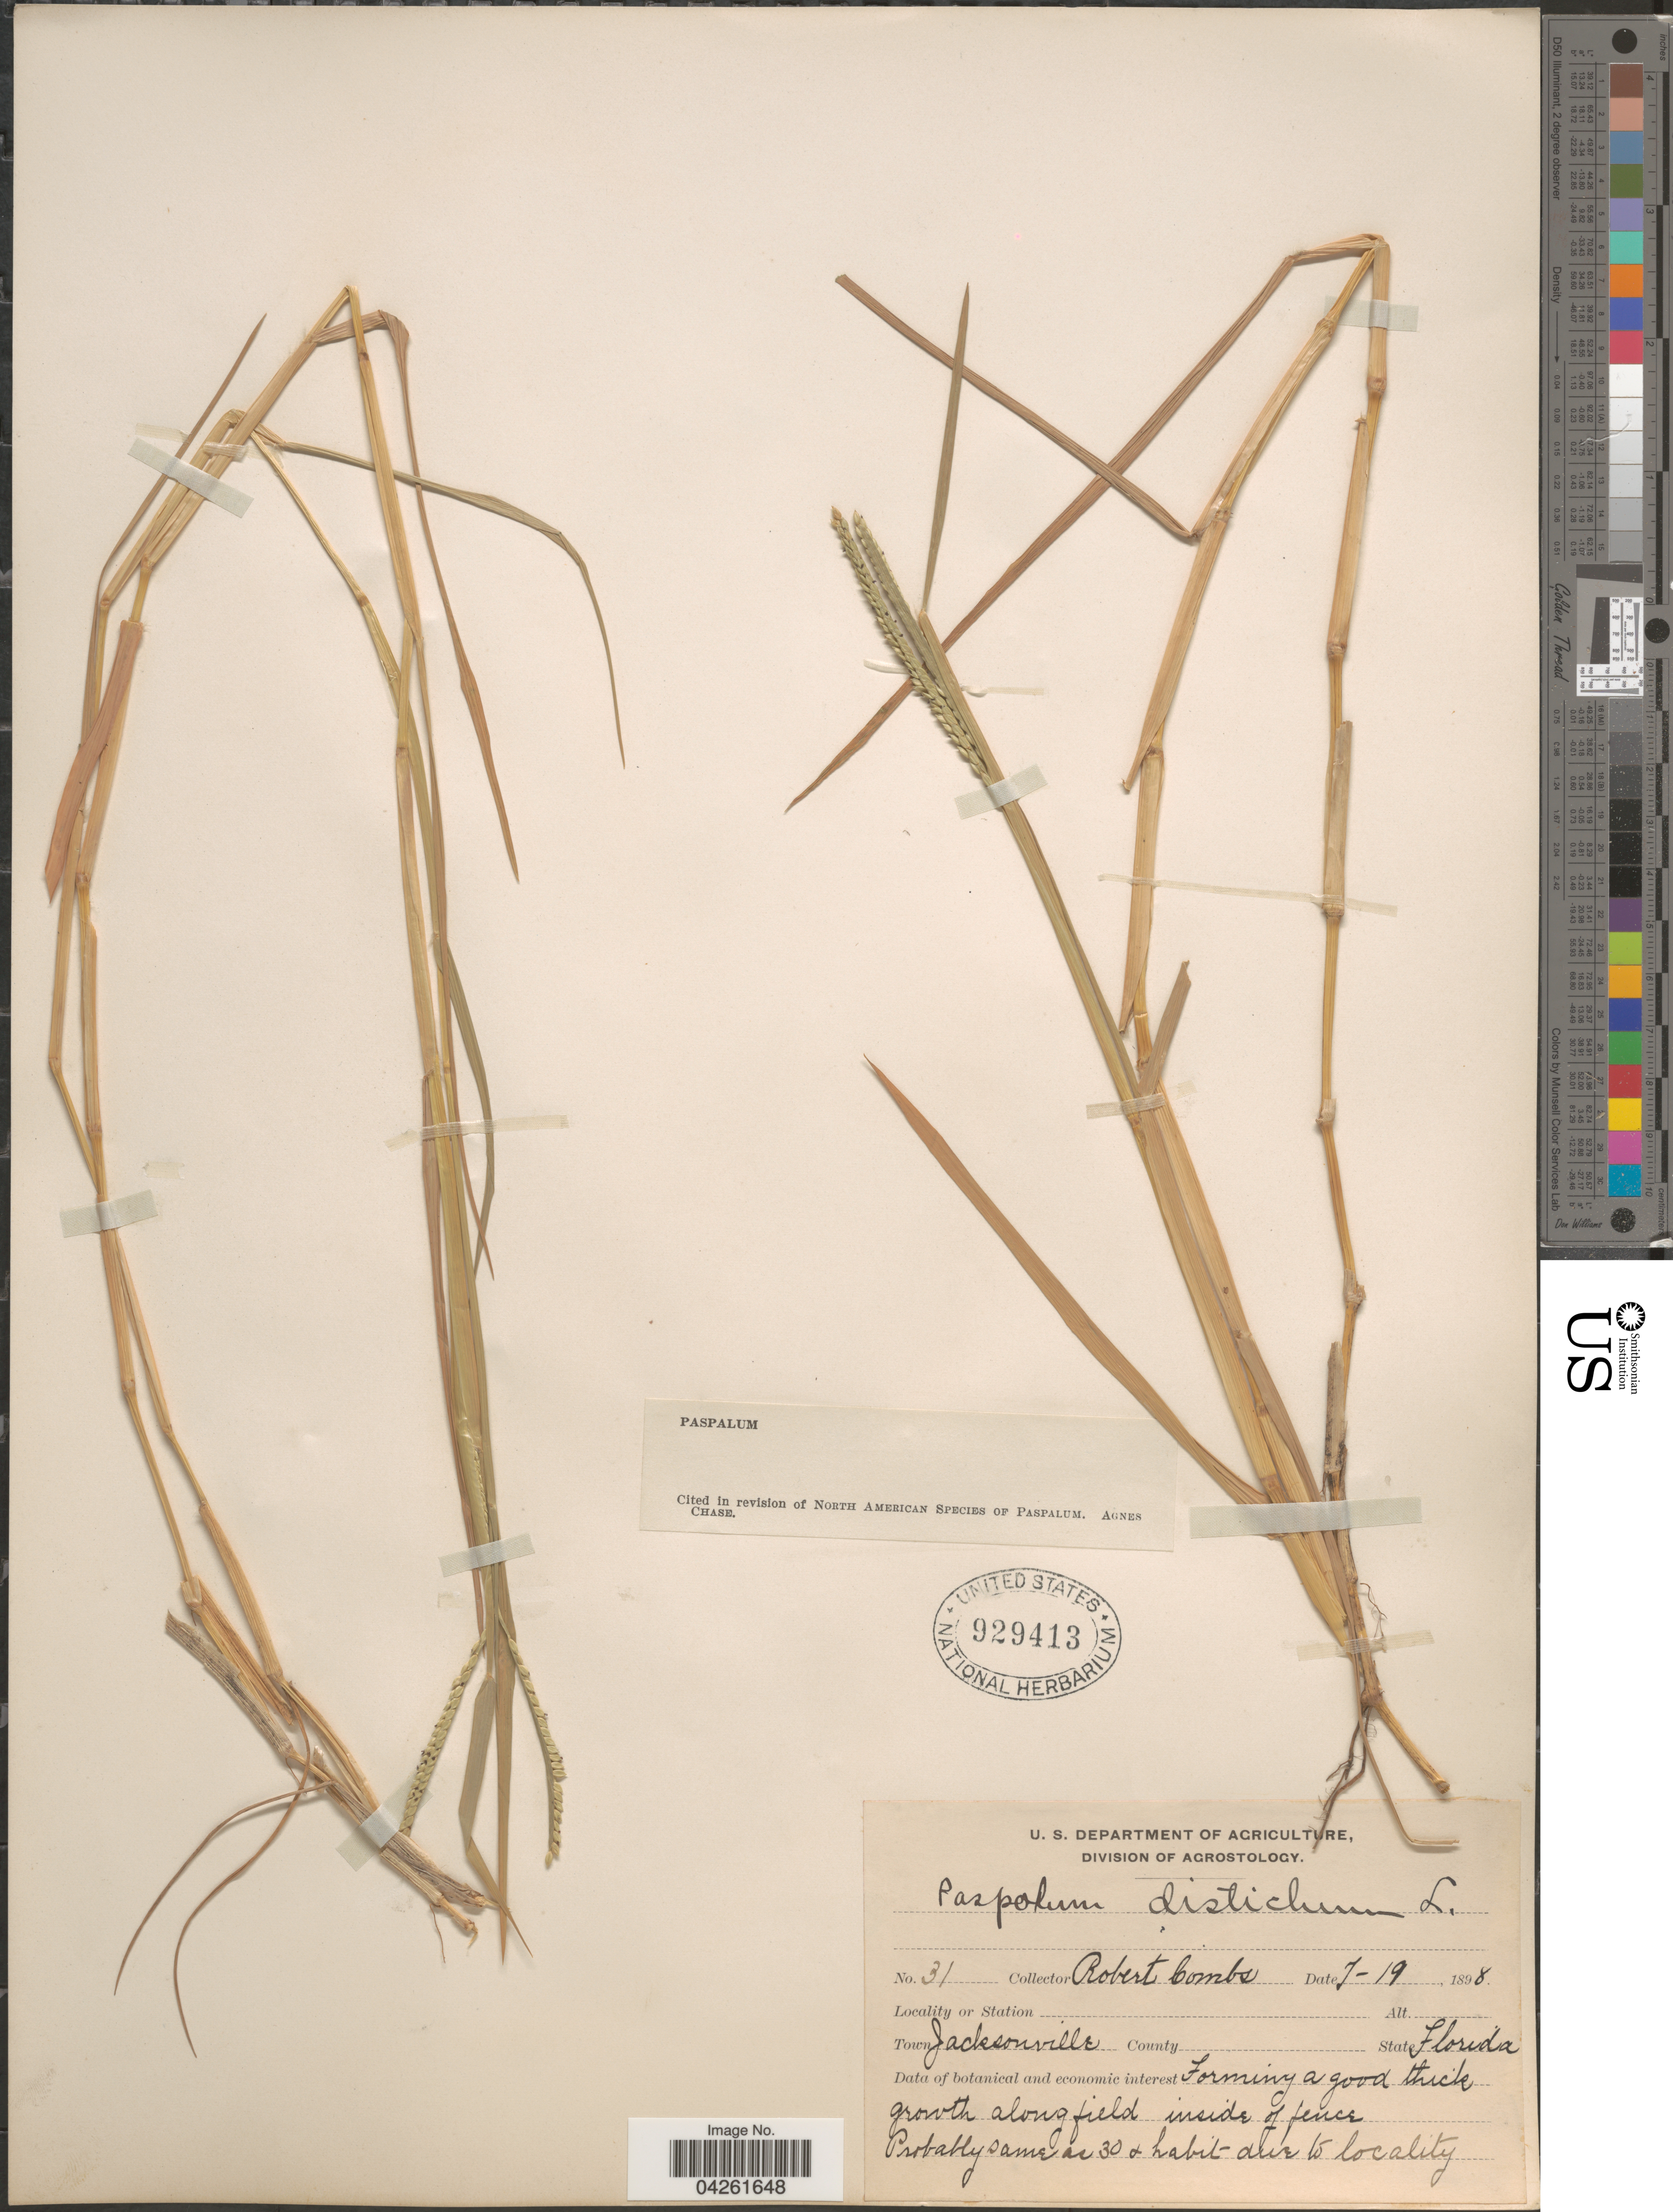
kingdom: Plantae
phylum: Tracheophyta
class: Liliopsida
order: Poales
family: Poaceae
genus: Paspalum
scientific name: Paspalum distichum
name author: L.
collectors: R. Combs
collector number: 31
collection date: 1898-07-19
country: United States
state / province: Florida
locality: Town Jacksonville.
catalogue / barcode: US 929413